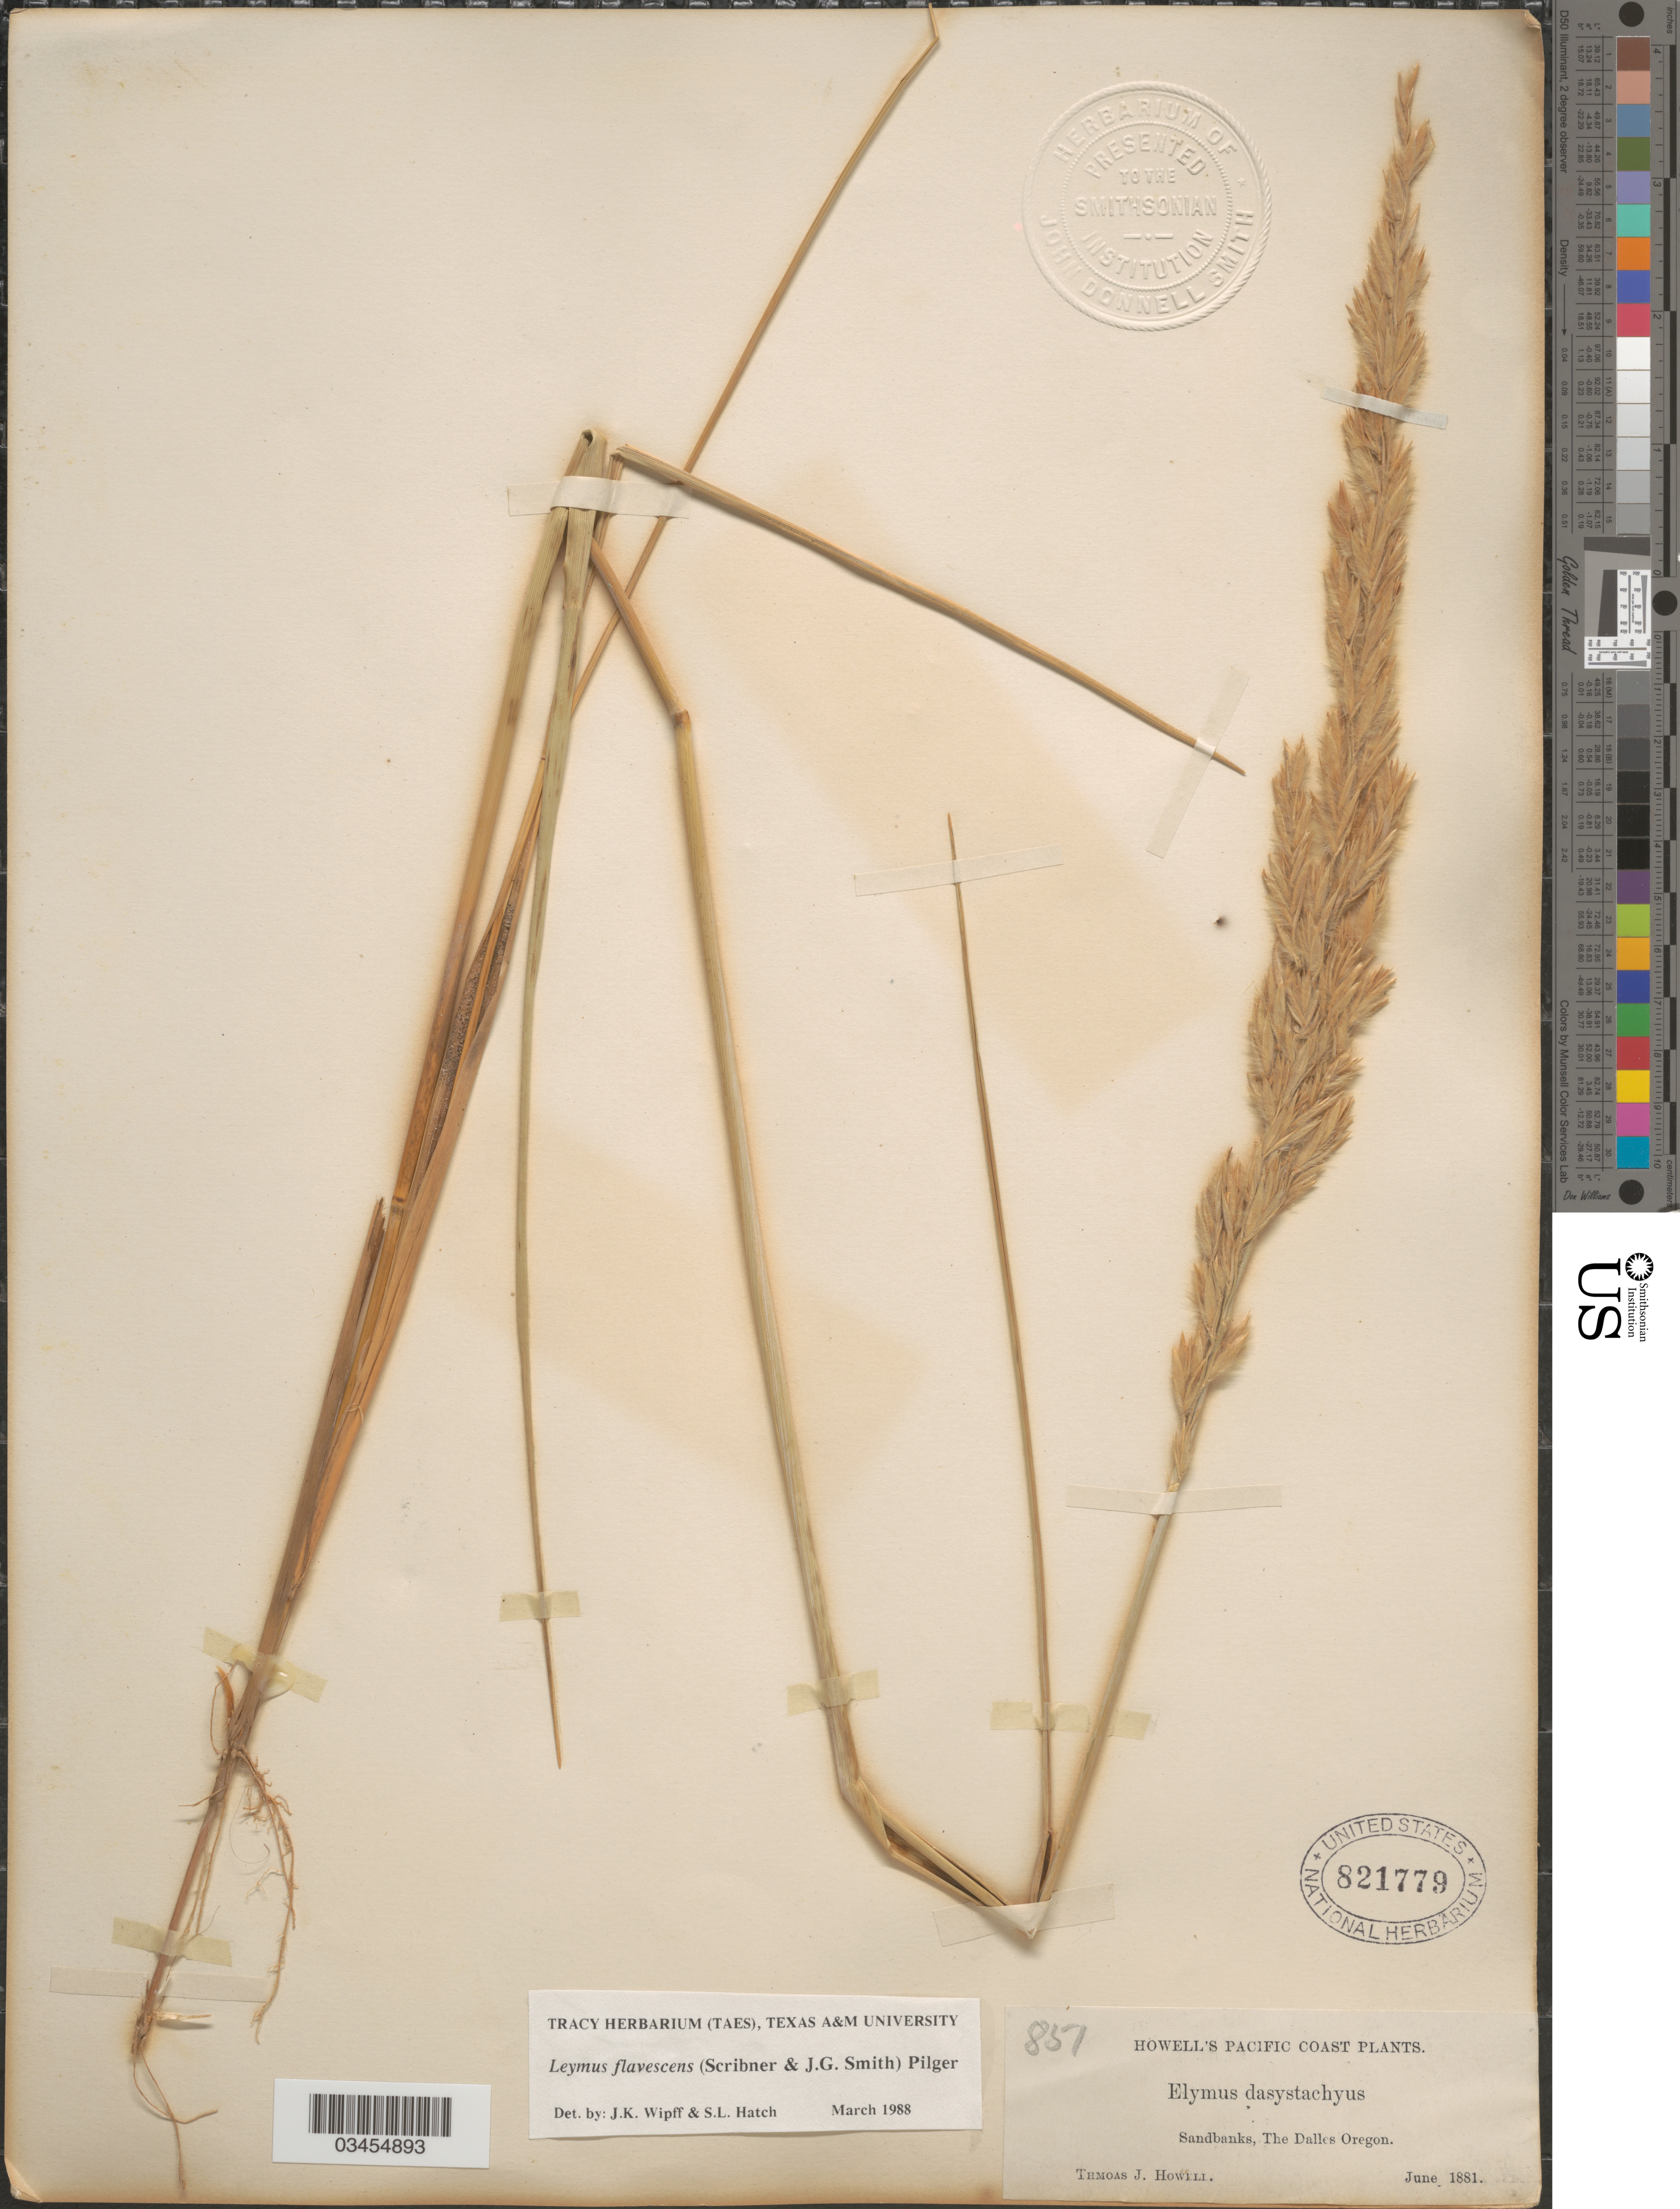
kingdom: Plantae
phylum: Tracheophyta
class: Liliopsida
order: Poales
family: Poaceae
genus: Leymus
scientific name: Leymus flavescens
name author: (Scribn. & J.G. Sm.) Pilg.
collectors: T. J. Howell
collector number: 857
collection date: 1881-06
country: United States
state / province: Oregon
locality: Pacific Coast. Sandbanks, The Dalles.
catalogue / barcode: US 821779